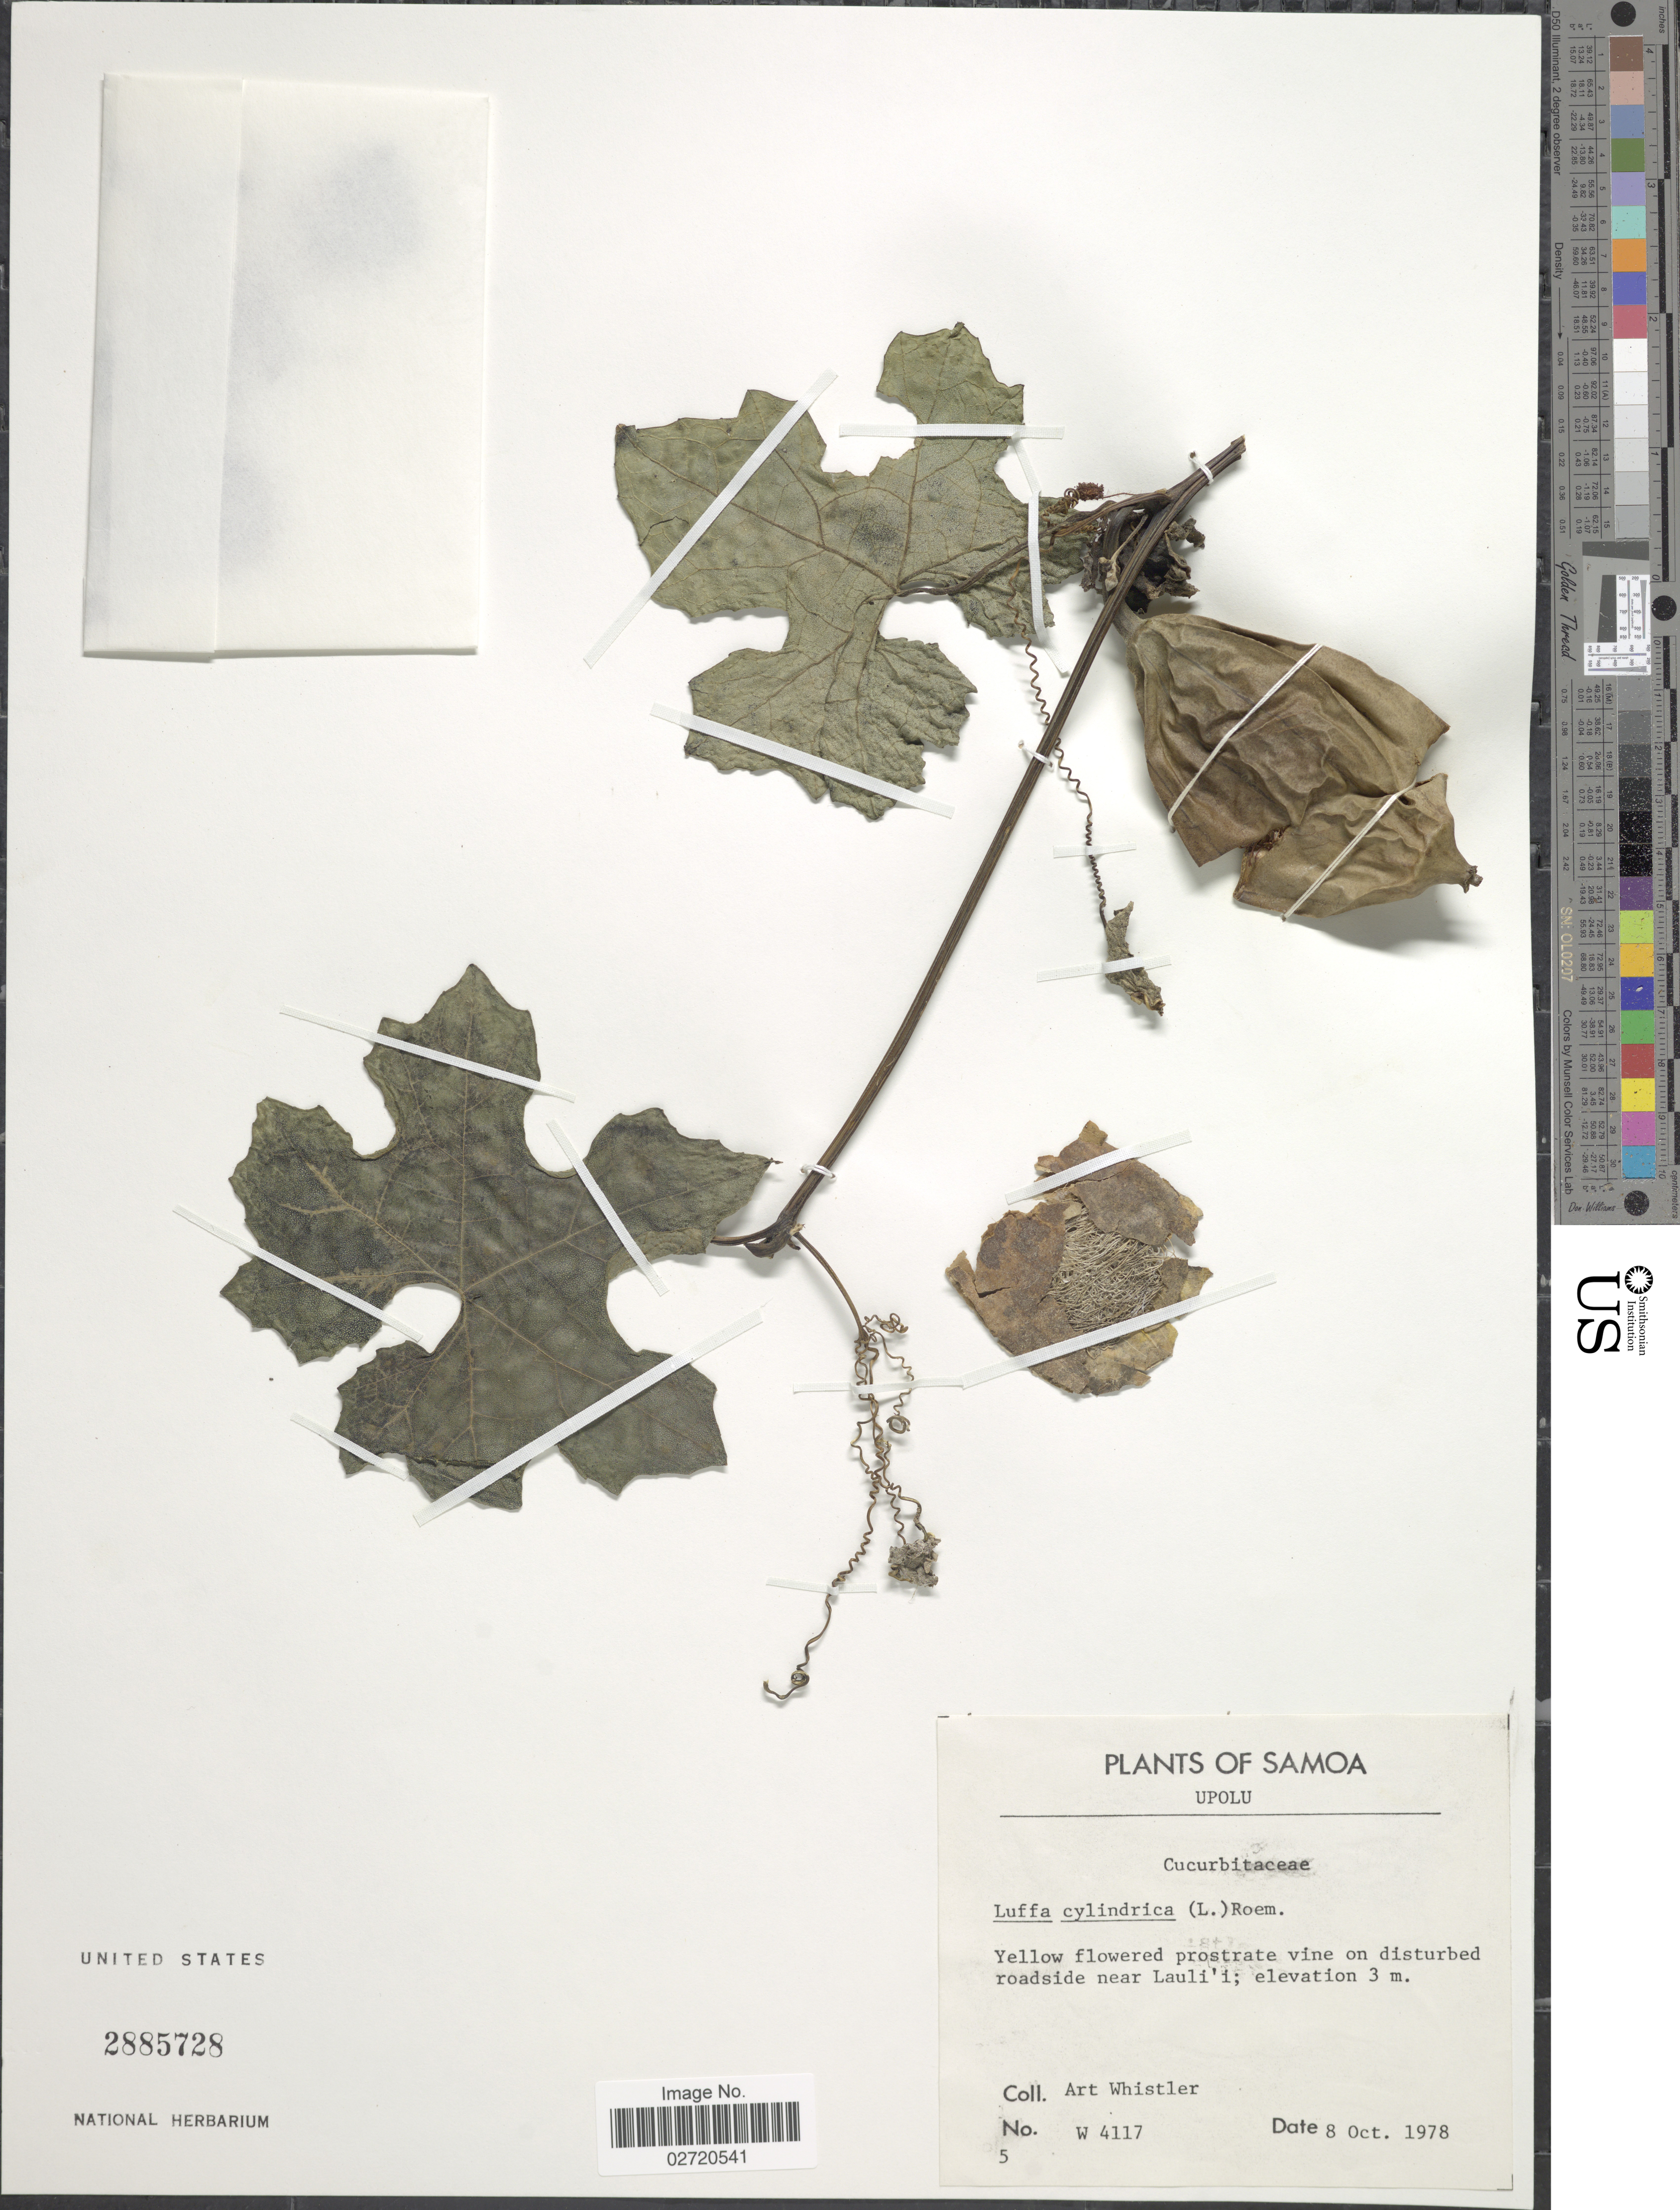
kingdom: Plantae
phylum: Tracheophyta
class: Magnoliopsida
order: Cucurbitales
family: Cucurbitaceae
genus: Luffa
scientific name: Luffa aegyptiaca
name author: Mill.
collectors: A. Whistler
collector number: W 4117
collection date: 1978-10-08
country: Samoa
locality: Samoa. Upolu. Yellow flowered prostate vine on disturbed roadside near Lauli'i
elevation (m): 3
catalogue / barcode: US 2885728